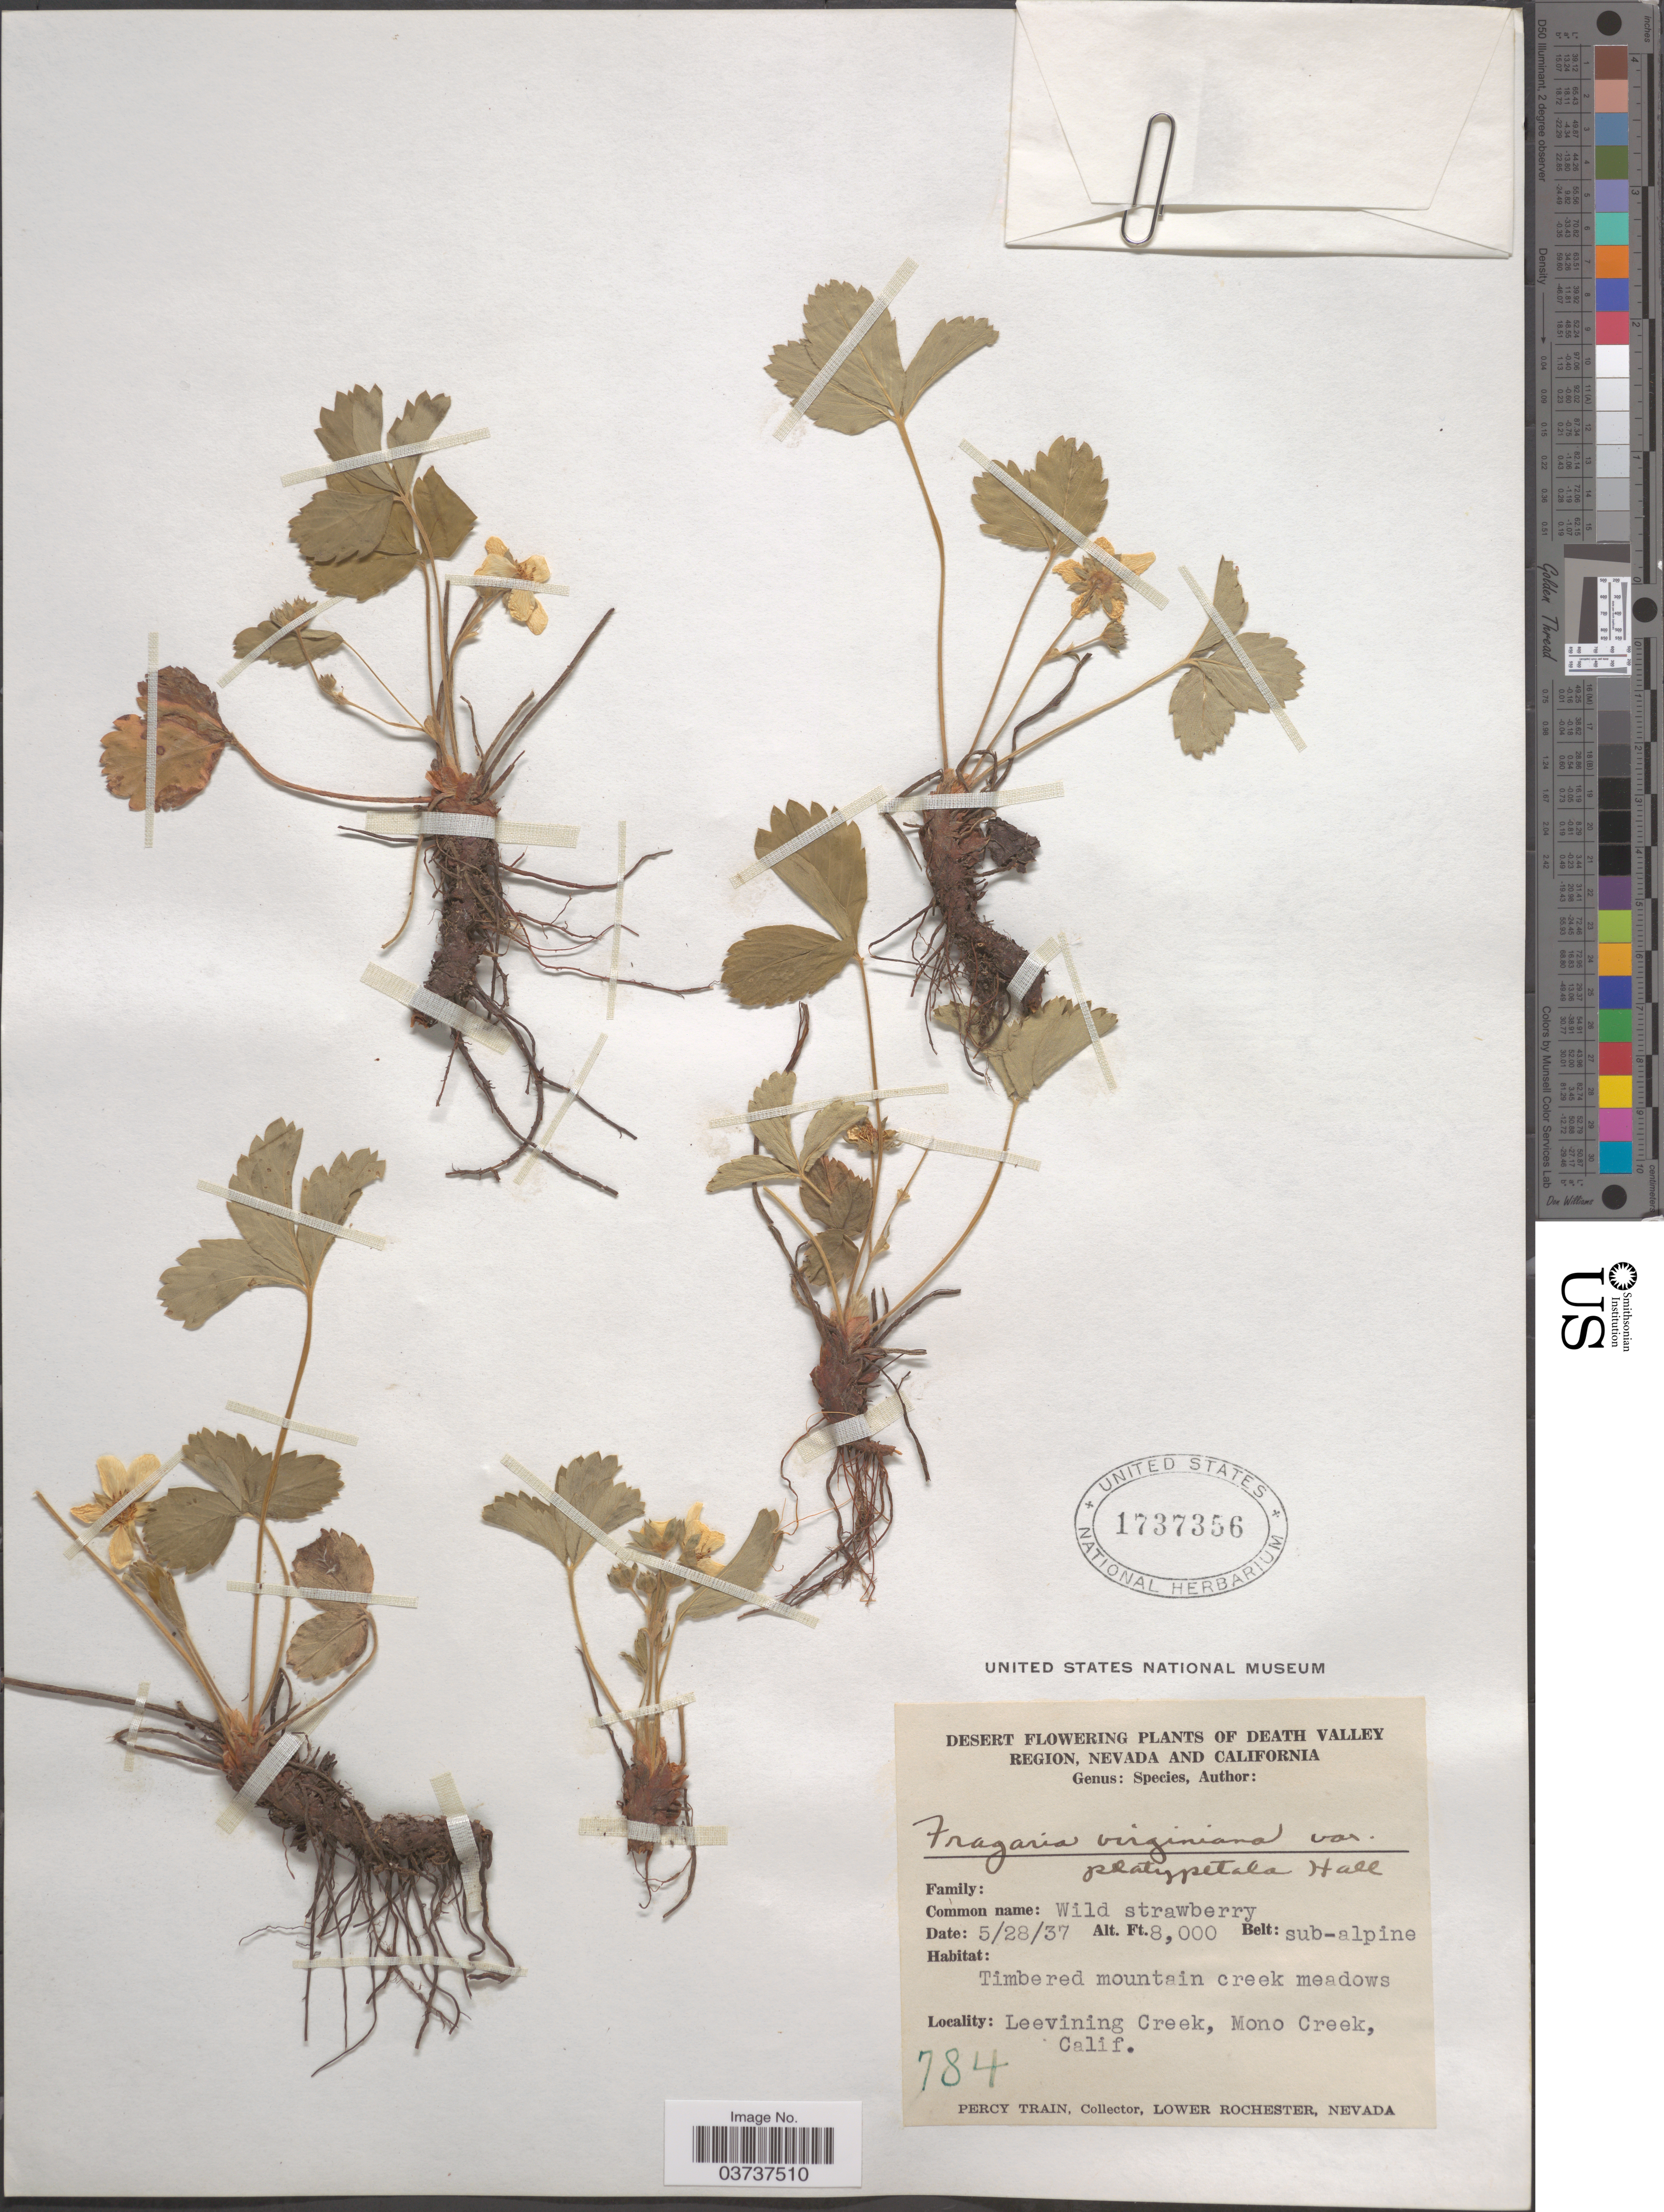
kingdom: Plantae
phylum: Tracheophyta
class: Magnoliopsida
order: Rosales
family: Rosaceae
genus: Fragaria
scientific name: Fragaria virginiana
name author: Mill.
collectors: P. Train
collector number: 784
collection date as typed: Transcribed d/m/y: 28/5/37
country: United States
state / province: California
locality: Death Valley Region. Belt: sub-alpine. Timbered mountain creek meadows. Leevining Creek, Mono Creek.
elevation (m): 2438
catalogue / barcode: US 1737356